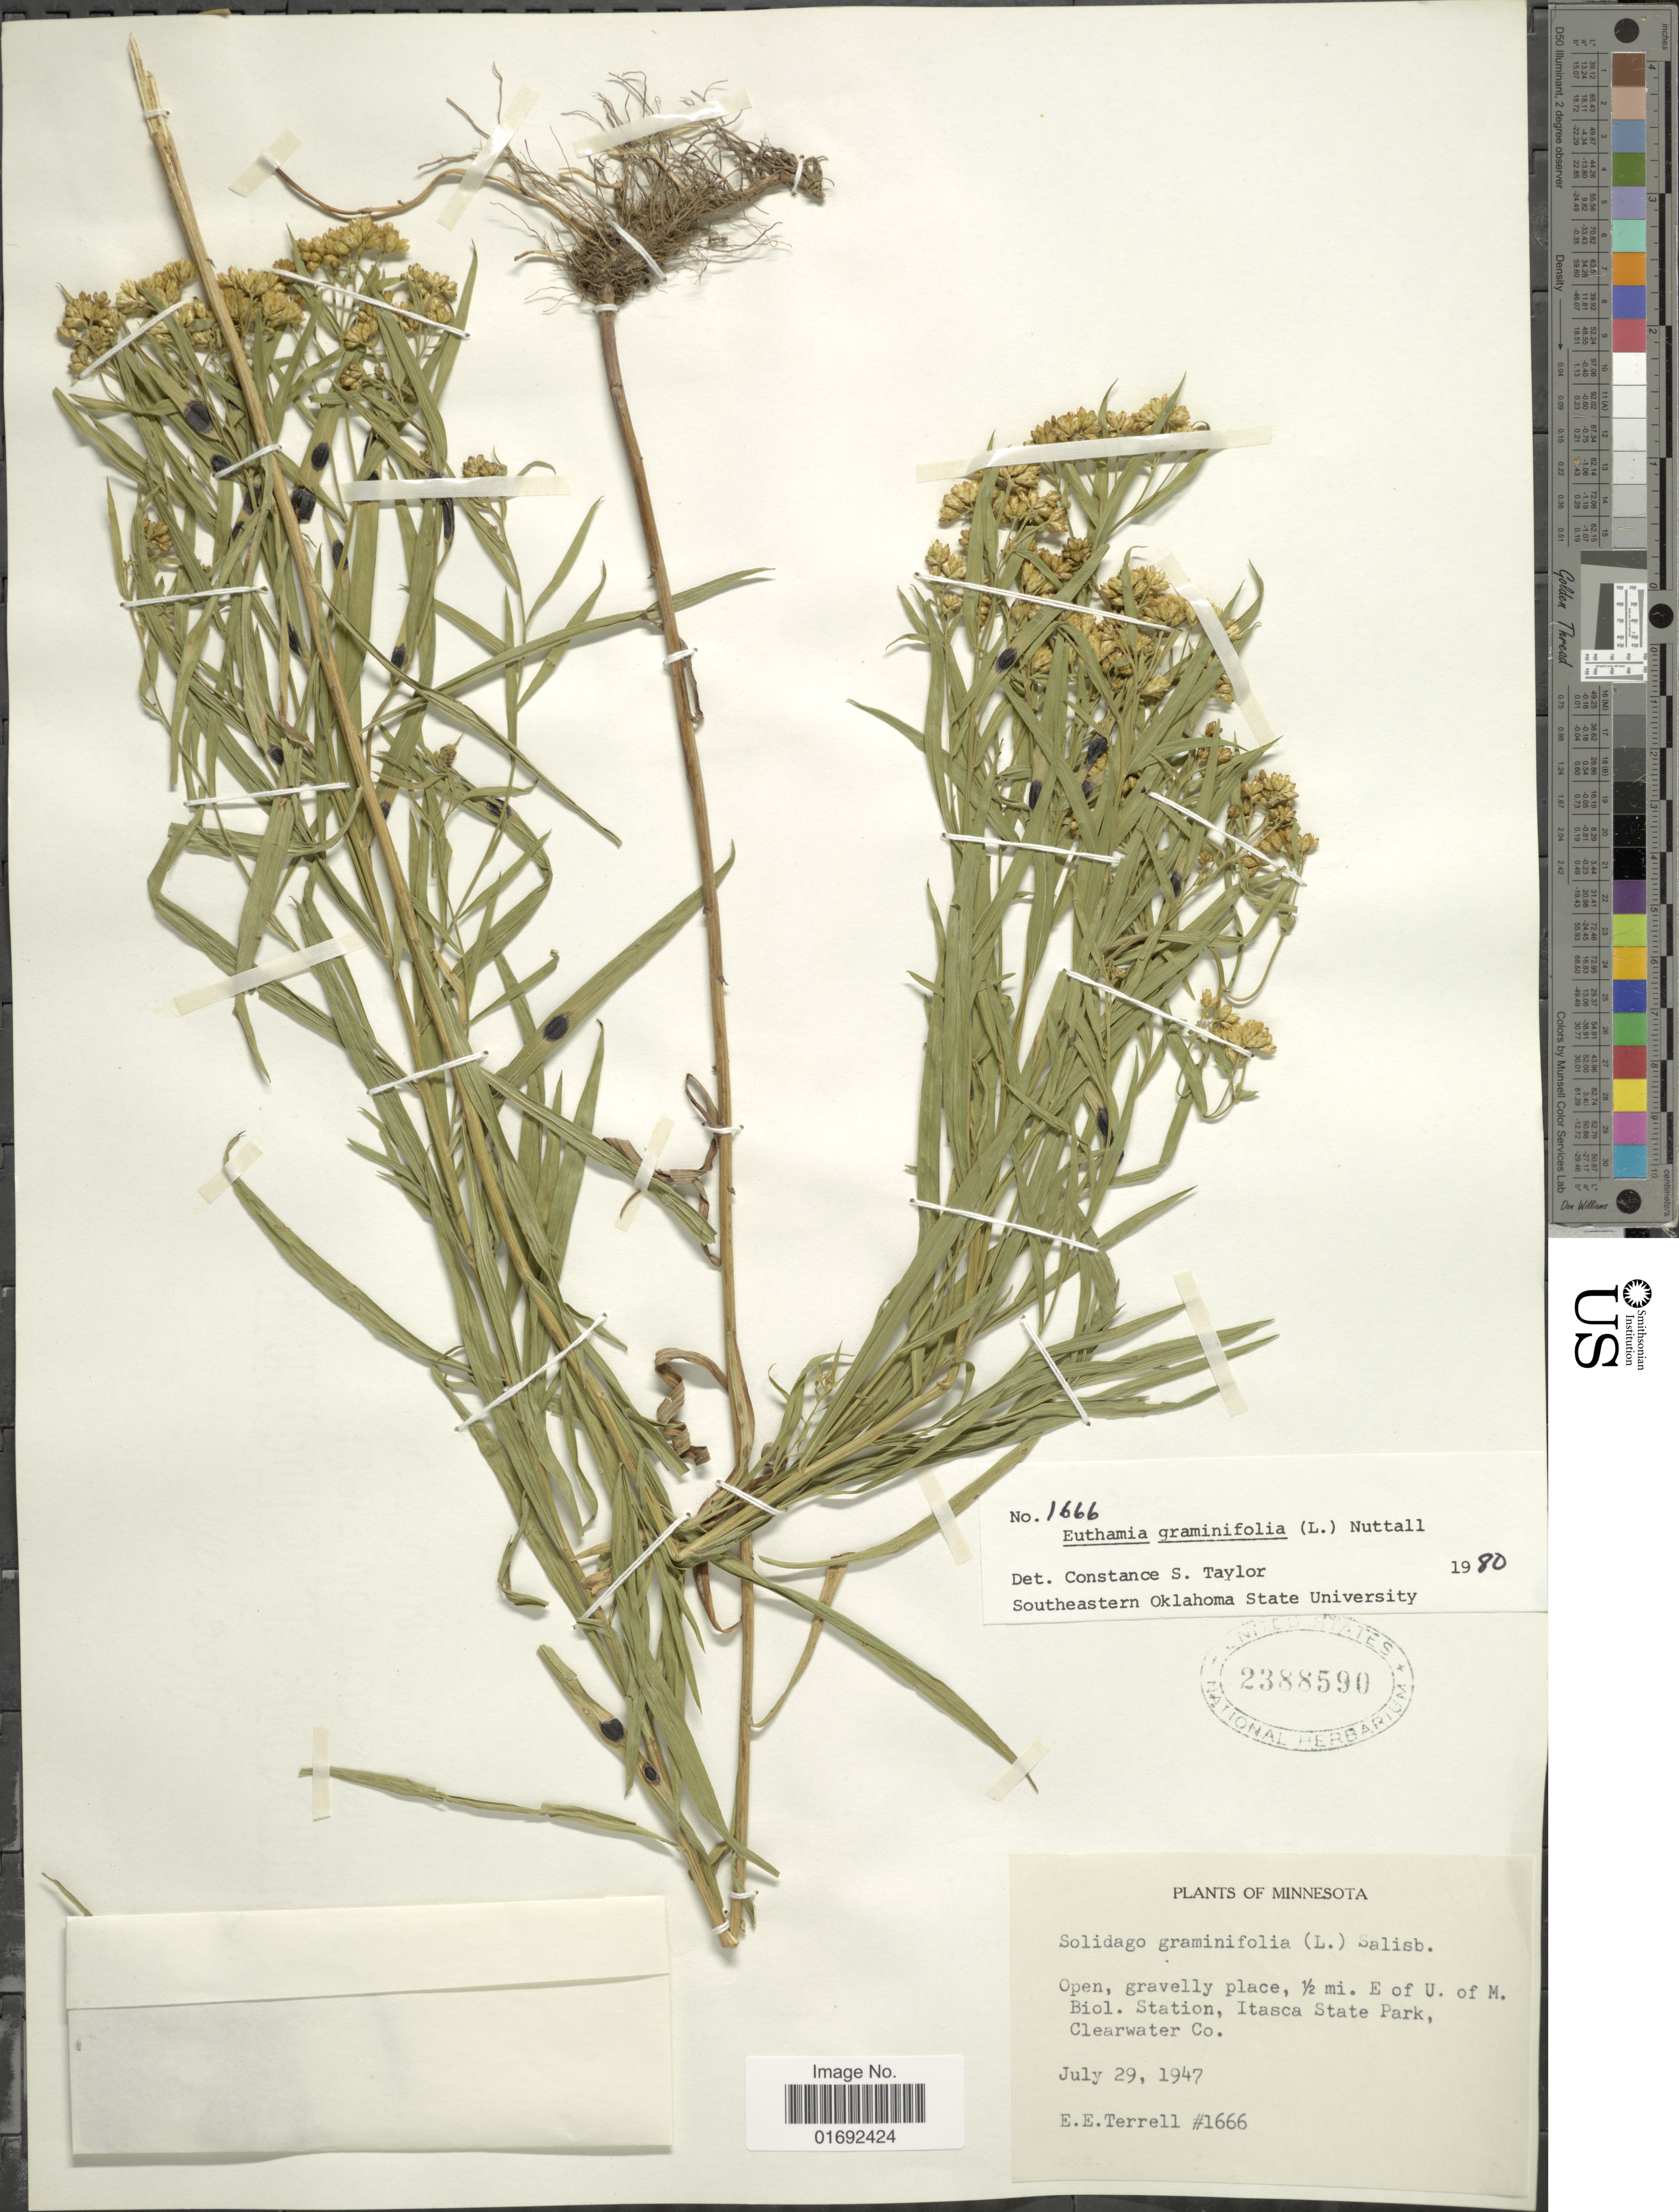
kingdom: Plantae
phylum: Tracheophyta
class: Magnoliopsida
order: Asterales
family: Asteraceae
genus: Euthamia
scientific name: Euthamia graminifolia var. major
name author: (Michx.) Moldenke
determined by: Urbatsch, Lowell E., Curator (LSU), Louisiana State University (UNITED STATES)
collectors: E. E. Terrell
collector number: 1666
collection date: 1947-07-29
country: United States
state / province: Minnesota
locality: ½ mi. E of U. of M. Biol. Station, Itasca State Park, Clearwater Co.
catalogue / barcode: US 2388590